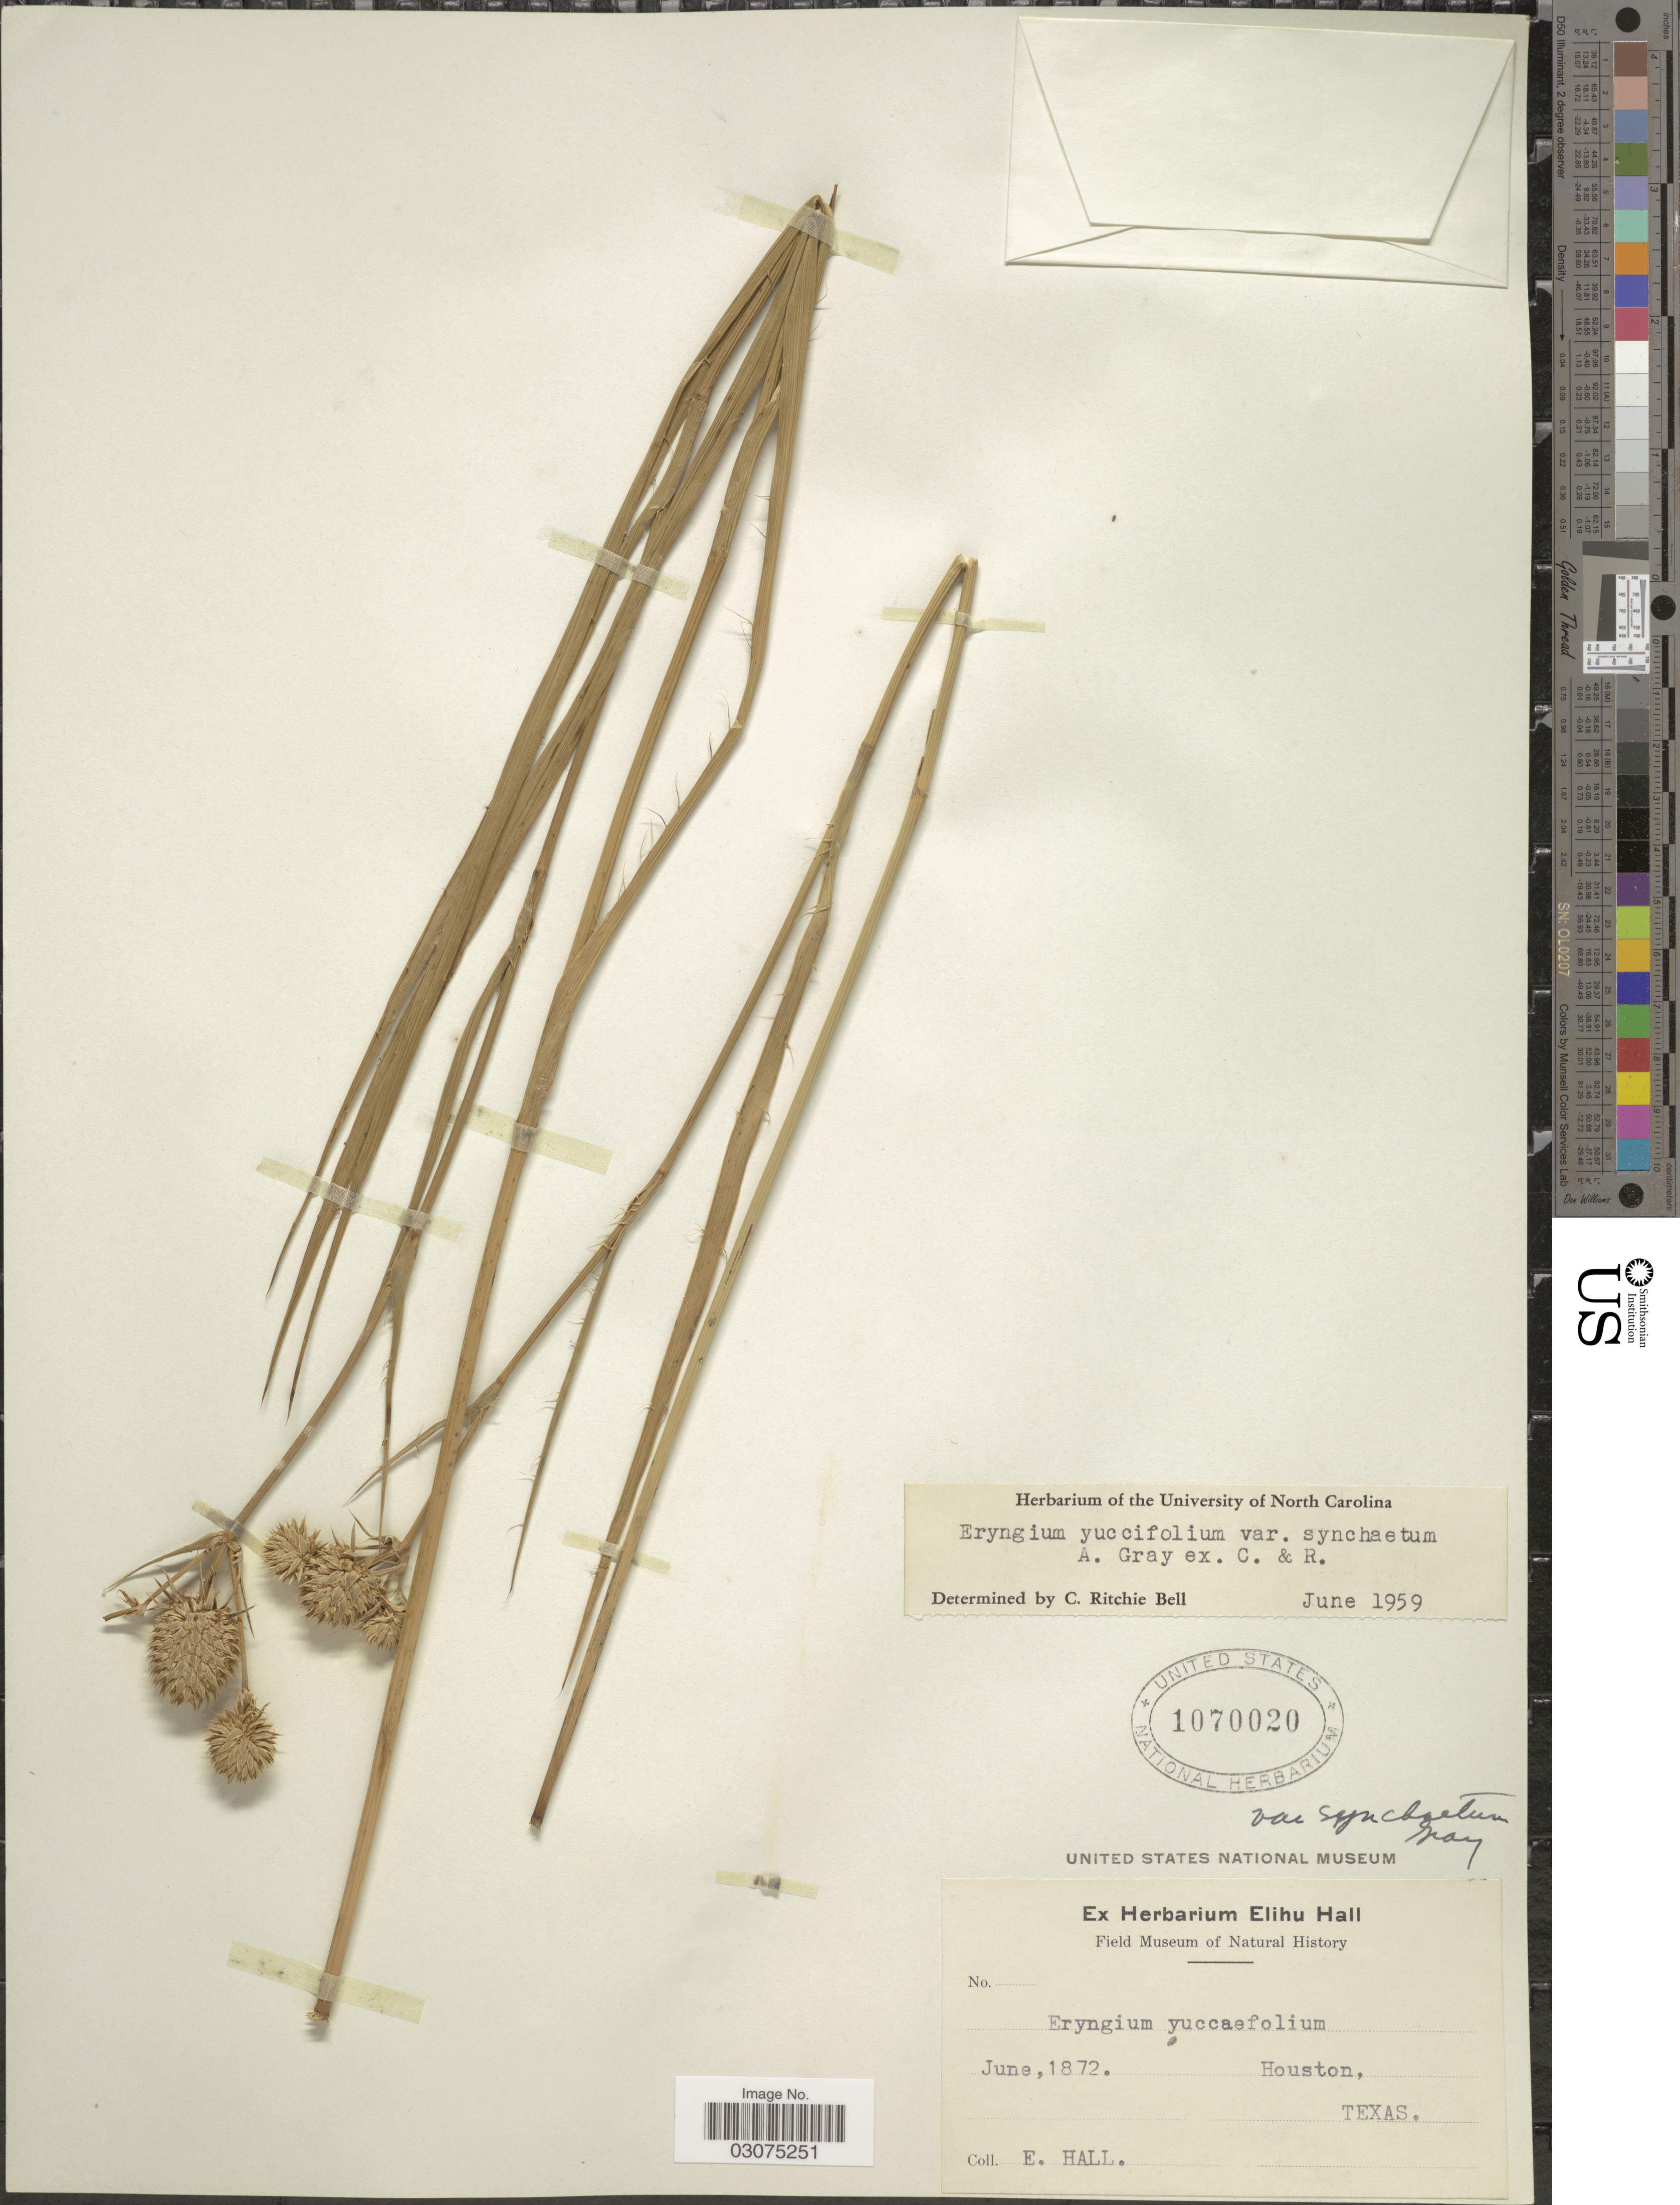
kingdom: Plantae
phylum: Tracheophyta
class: Magnoliopsida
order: Apiales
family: Apiaceae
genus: Eryngium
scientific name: Eryngium yuccifolium var. synchaetum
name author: A. Gray ex J.M. Coult. & Rose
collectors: E. Hall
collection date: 1872-06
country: United States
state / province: Texas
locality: Houston.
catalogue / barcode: US 1070020